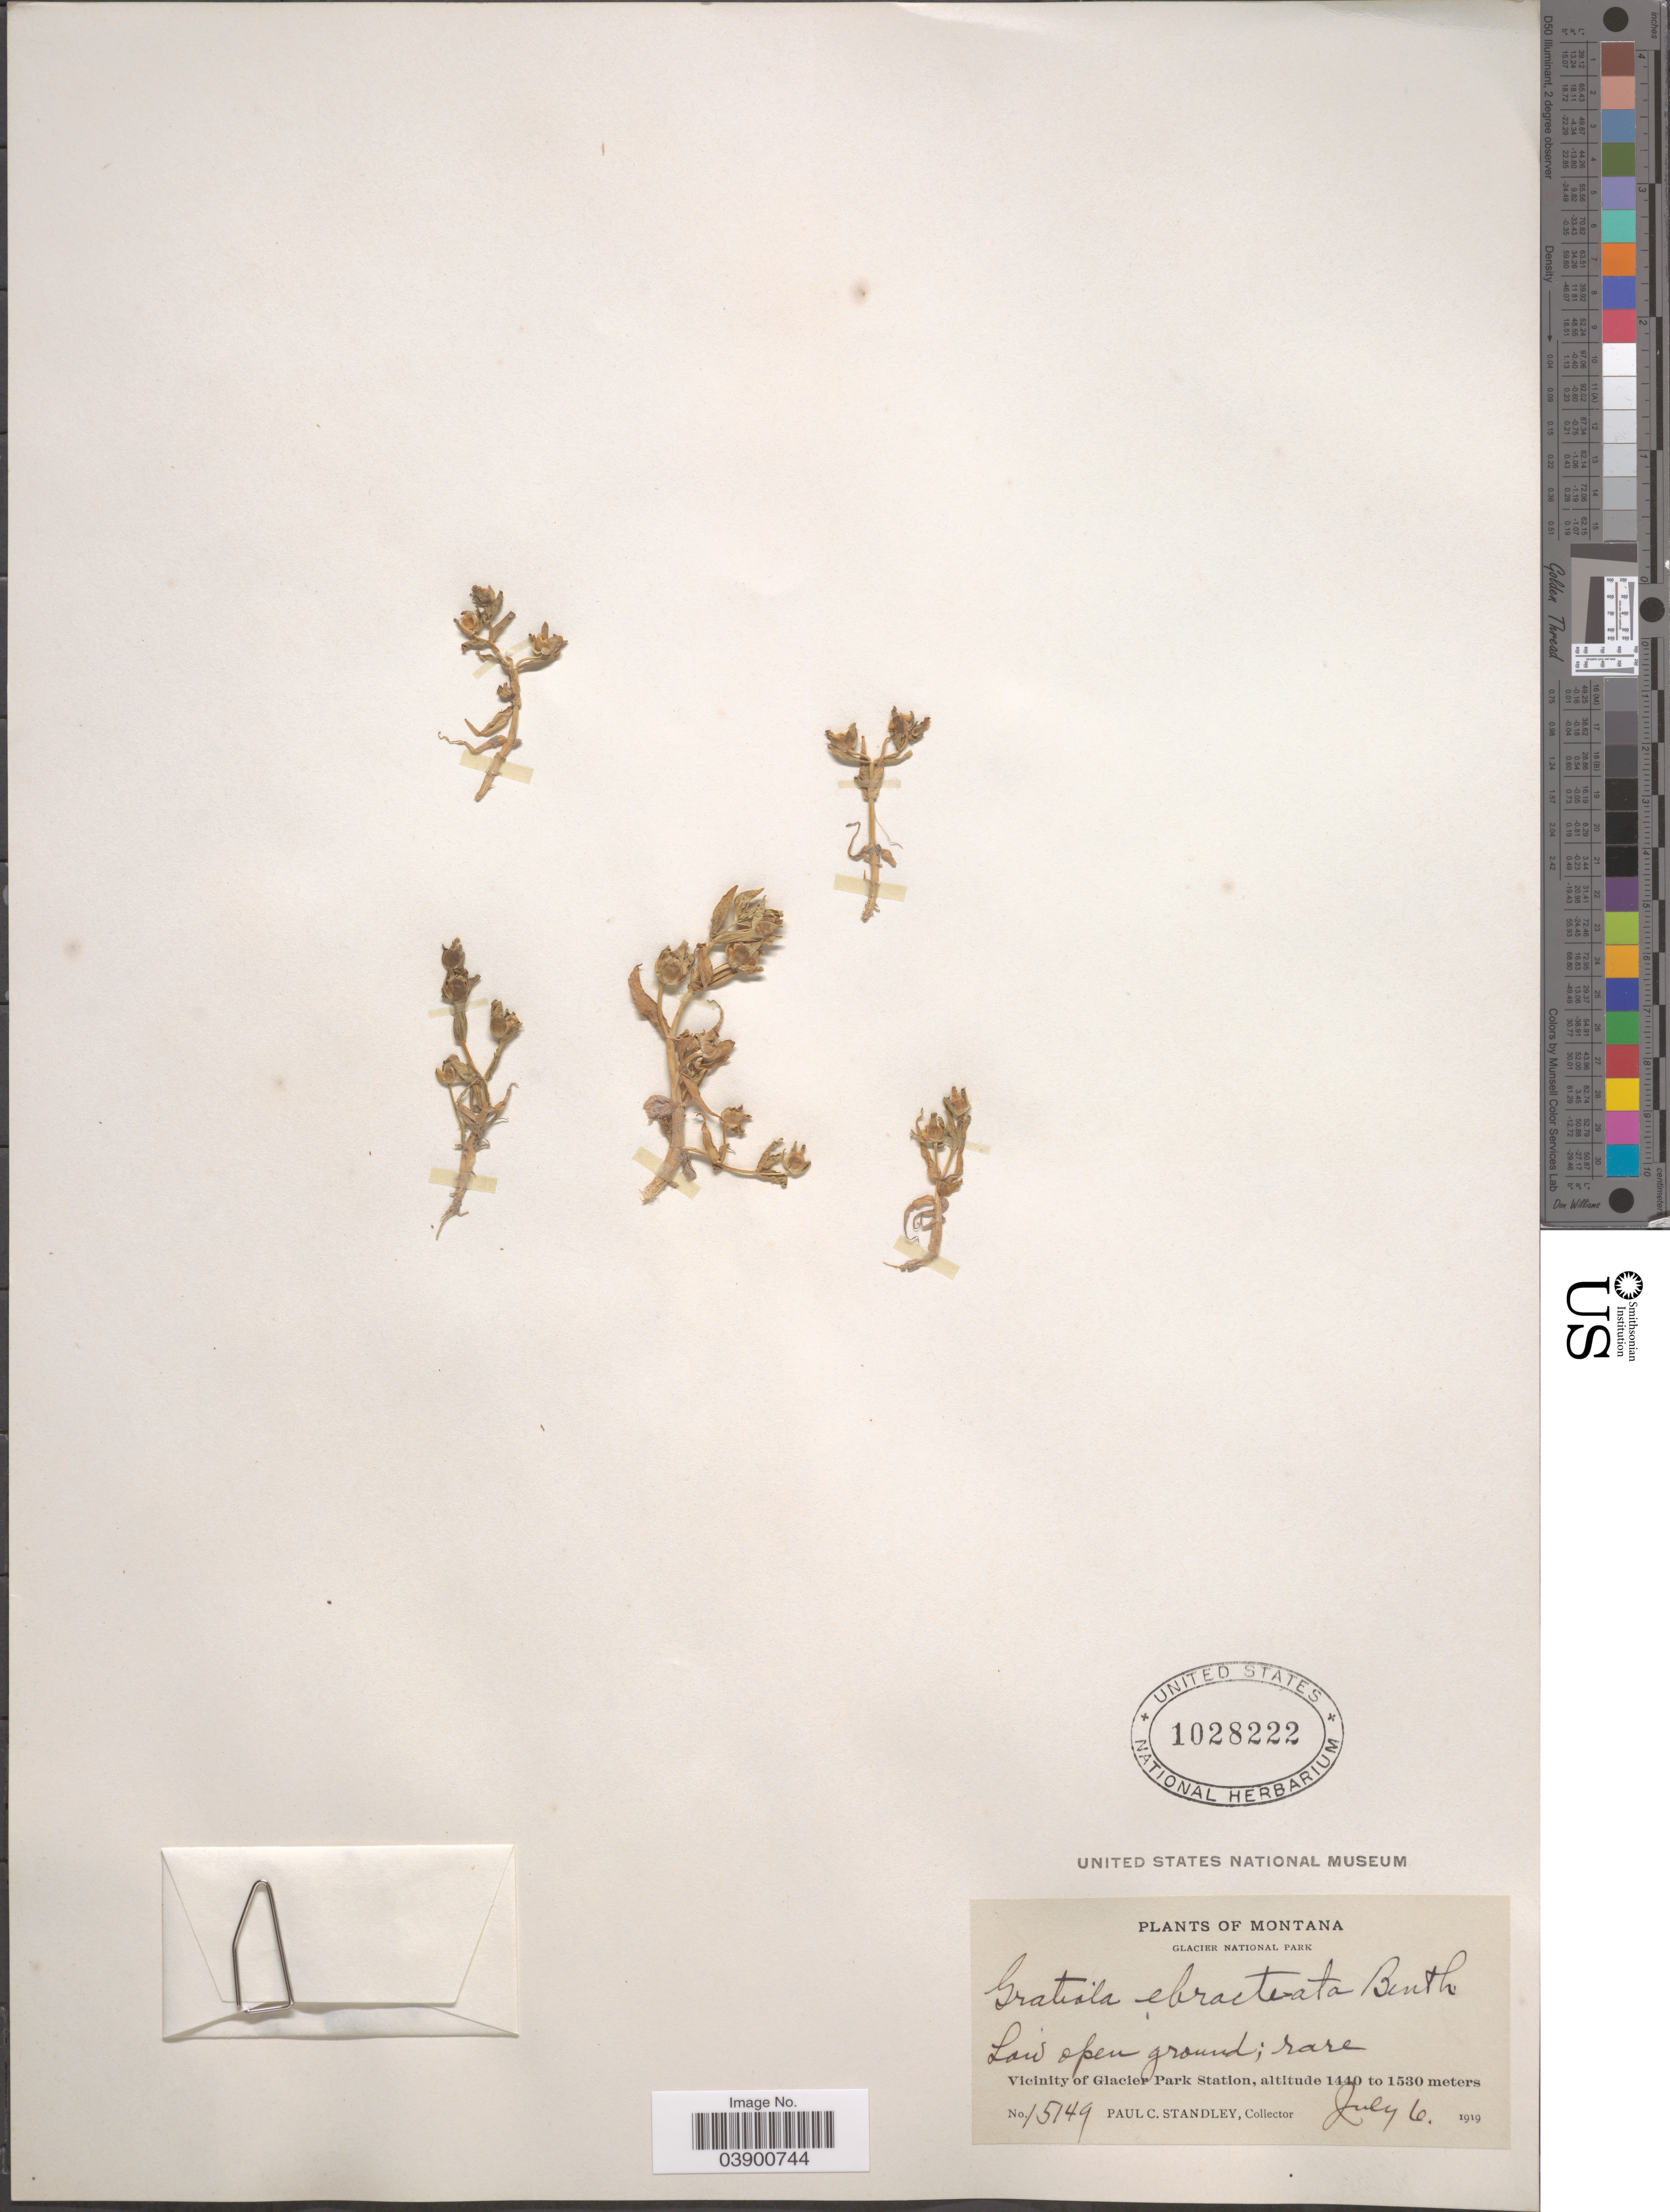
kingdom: Plantae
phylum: Tracheophyta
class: Magnoliopsida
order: Lamiales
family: Plantaginaceae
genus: Gratiola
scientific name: Gratiola ebracteata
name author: Benth.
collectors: P. C. Standley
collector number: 15149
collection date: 1919-07-06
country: United States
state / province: Montana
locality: Glacier National Park. Vicinity of Glacier Park Station.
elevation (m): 1440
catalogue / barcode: US 1028222